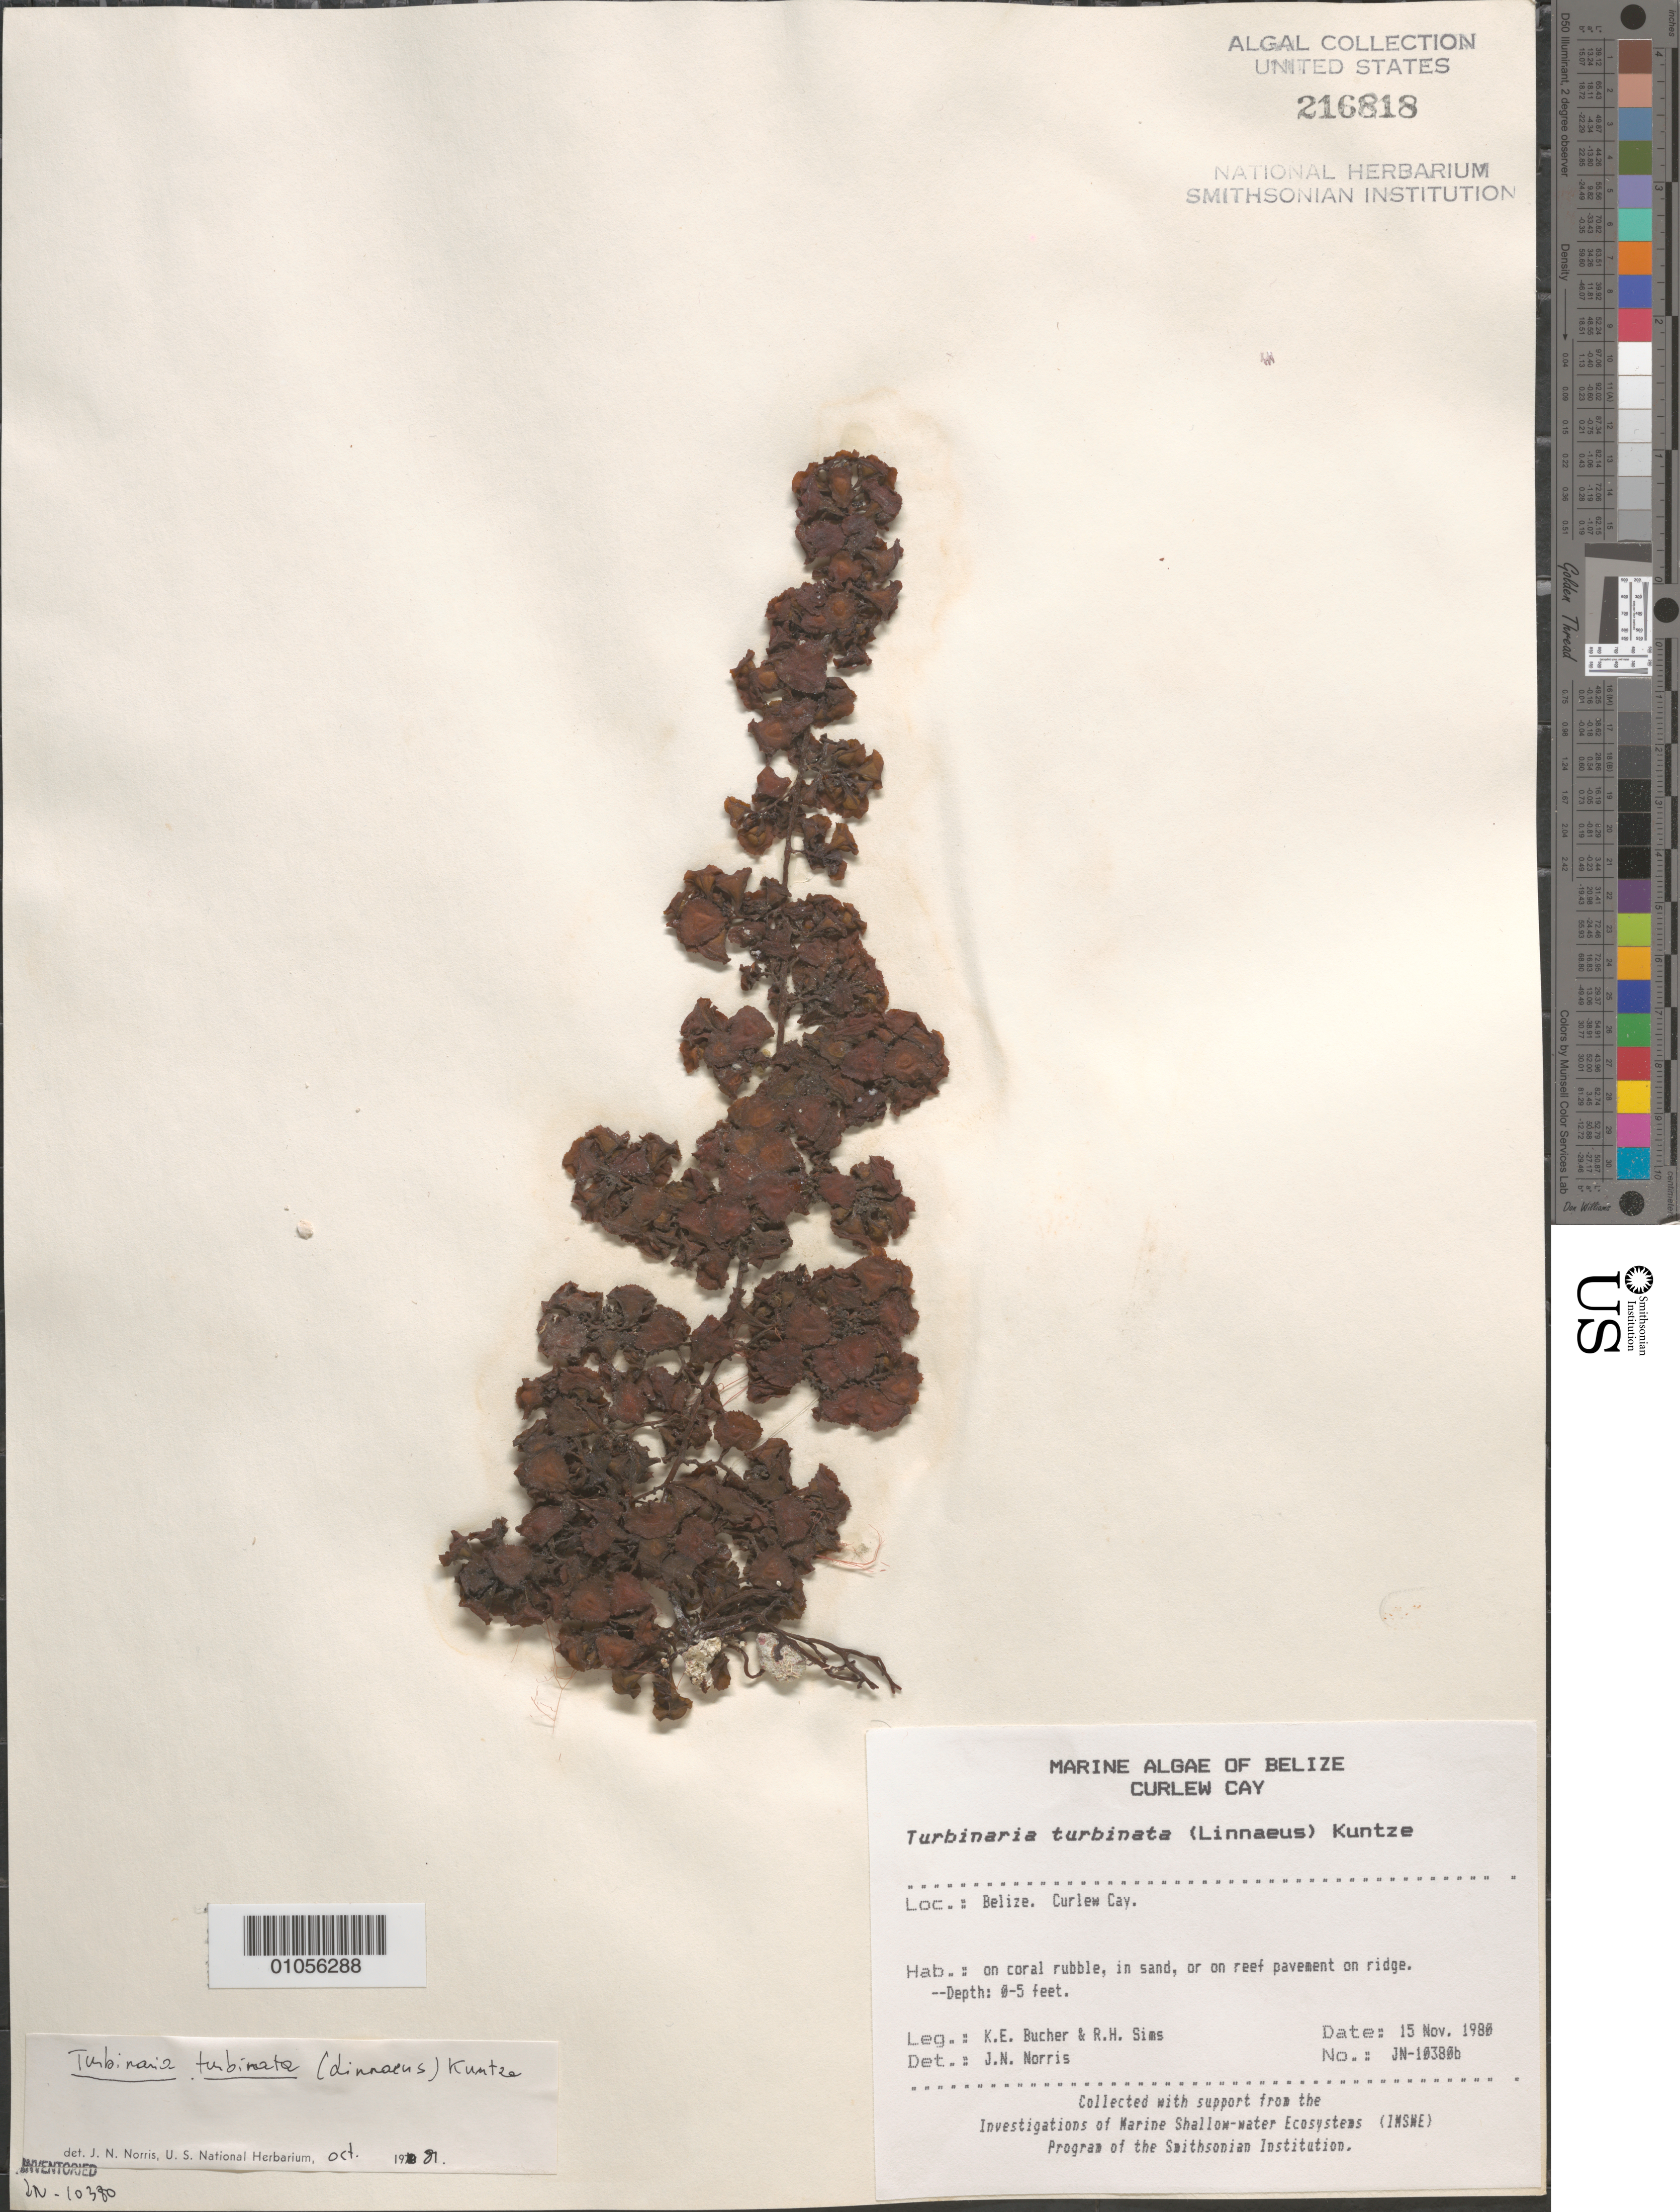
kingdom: Chromista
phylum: Ochrophyta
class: Phaeophyceae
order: Fucales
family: Sargassaceae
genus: Turbinaria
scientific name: Turbinaria turbinata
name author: (L.) Kuntze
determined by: Norris, James N.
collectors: K. E. Bucher & R. H. Sims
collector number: JN-10380b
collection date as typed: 15 Nov 1980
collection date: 1980-11-15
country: Belize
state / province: Stann Creek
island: Curlew Cay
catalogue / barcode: US 216818